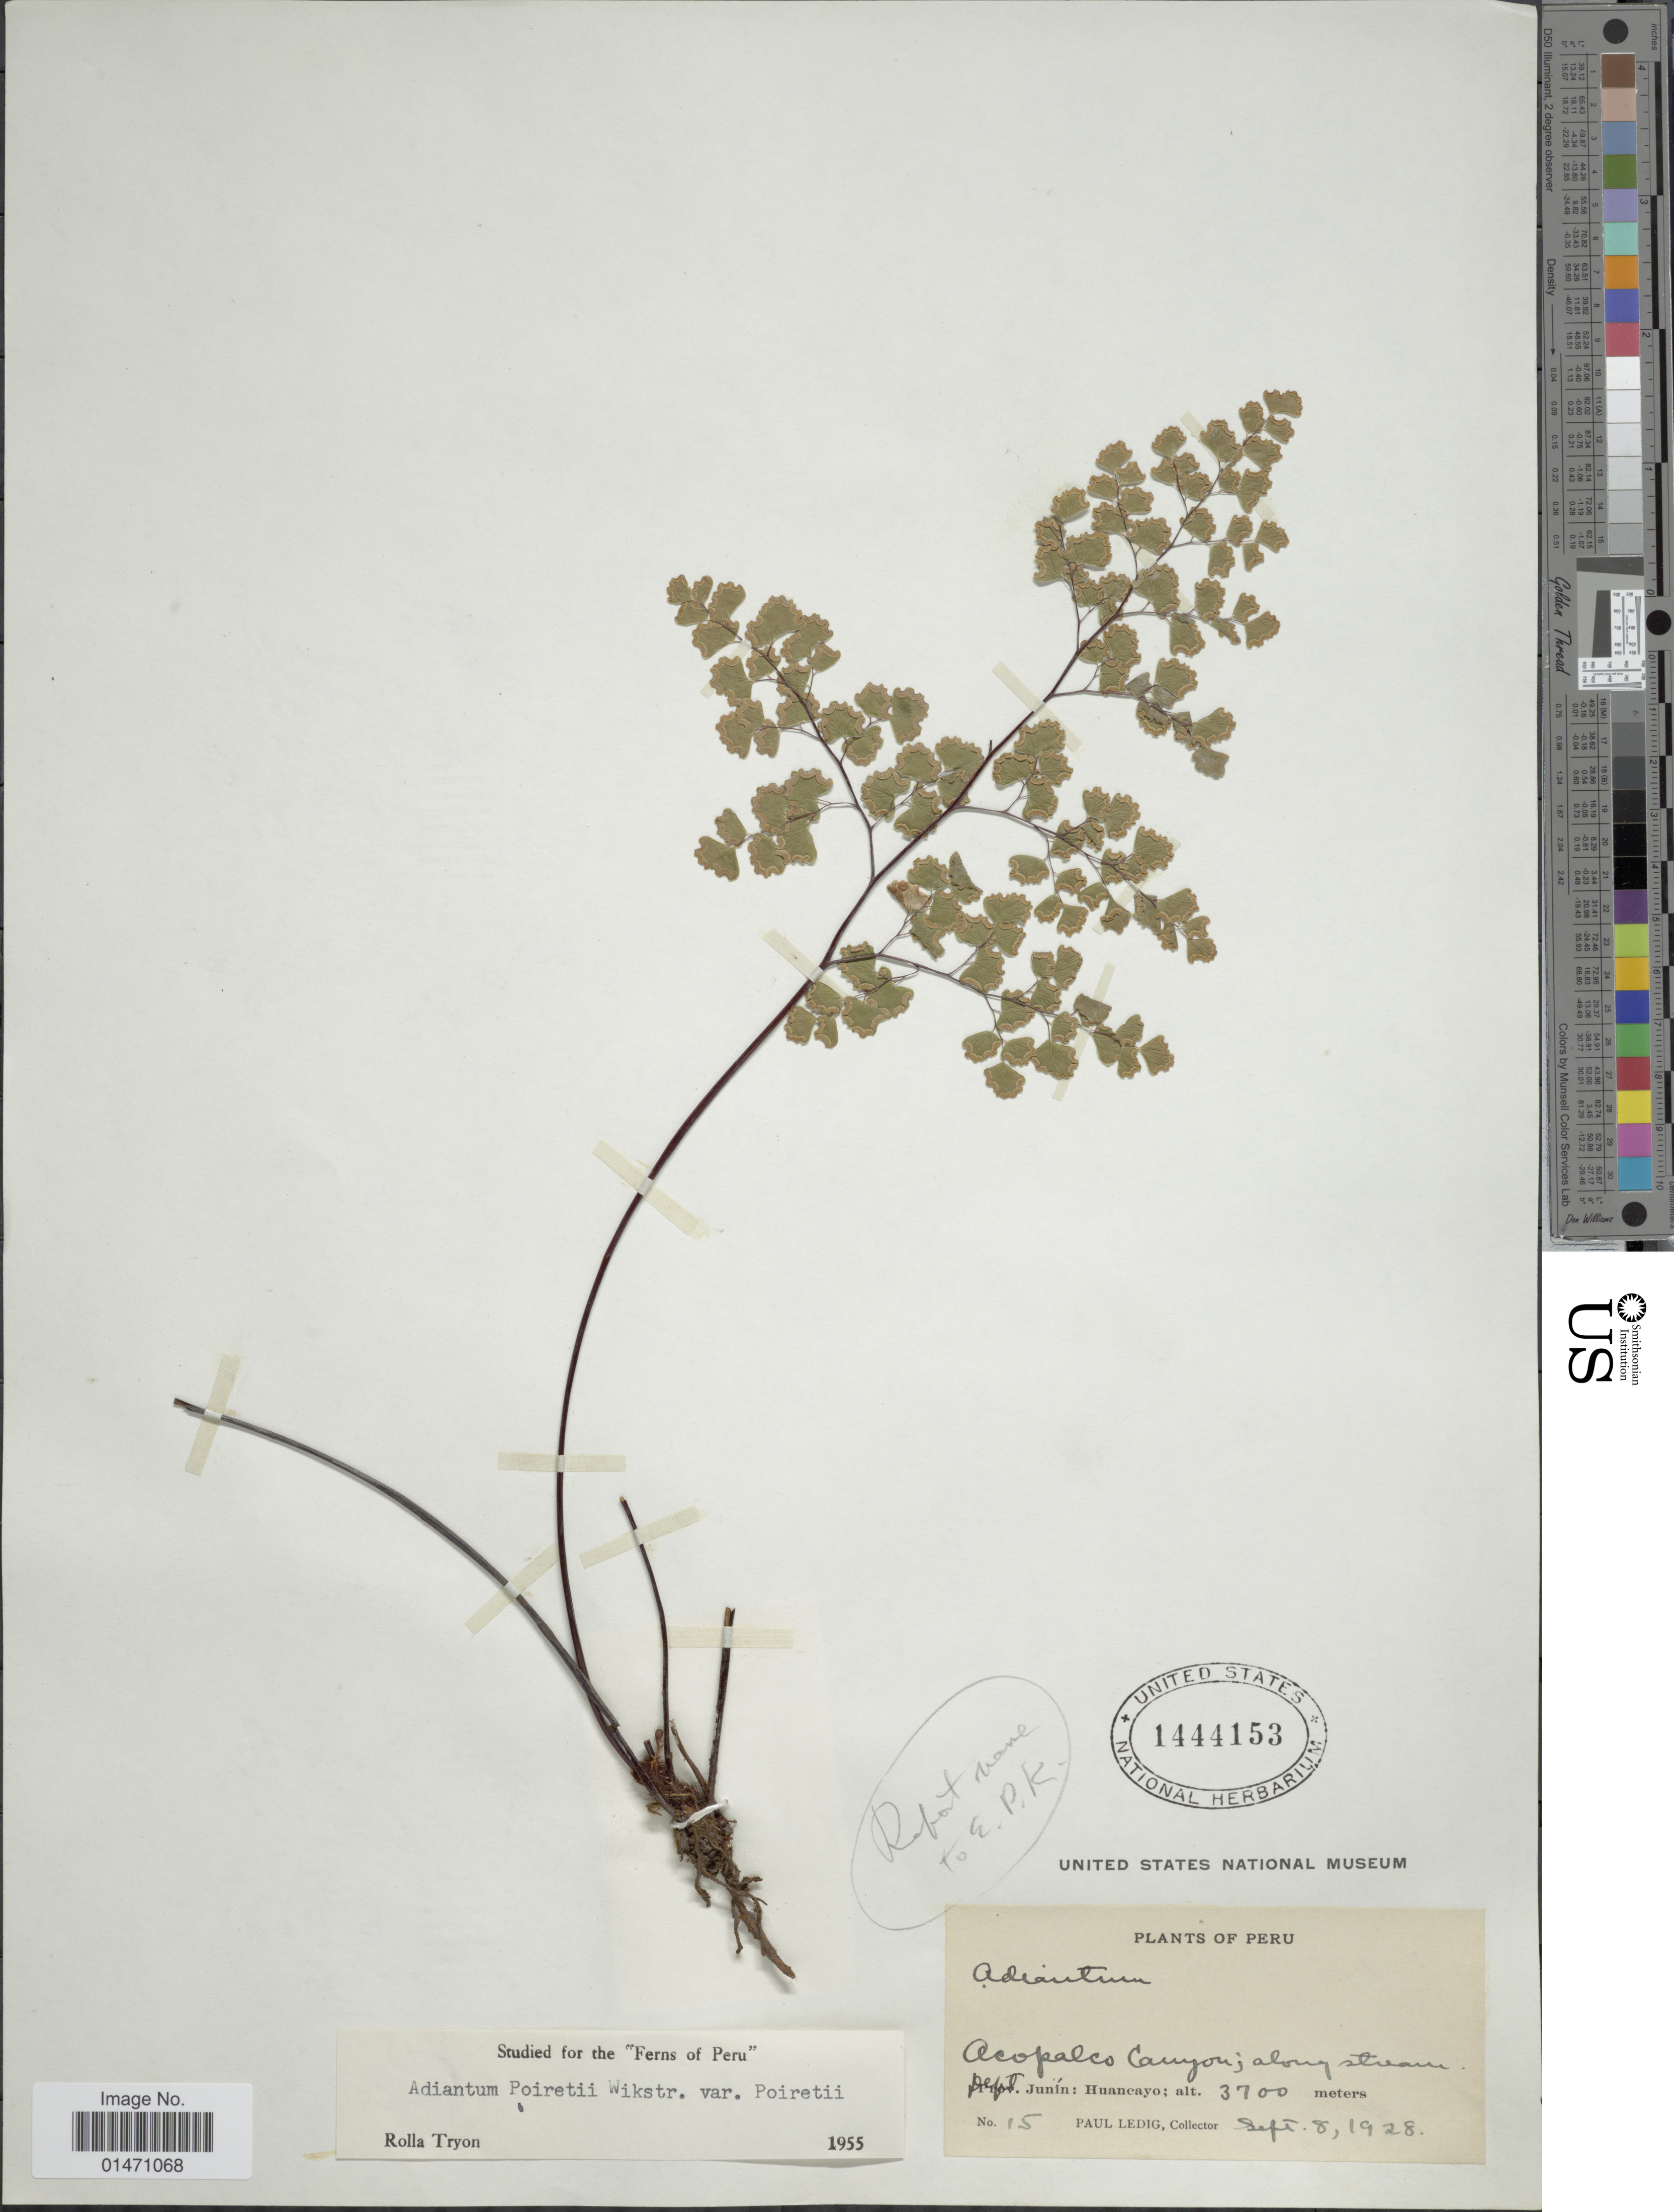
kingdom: Plantae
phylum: Tracheophyta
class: Polypodiopsida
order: Polypodiales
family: Pteridaceae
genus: Adiantum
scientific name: Adiantum poiretii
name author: Wikstr.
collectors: P. Ledig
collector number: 15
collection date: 1928-09-08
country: Peru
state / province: Junín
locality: Plants of Peru, Acopalco Canyon, along stream, Dept. Junin: Huancayo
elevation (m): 3700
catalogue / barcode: US 1444153